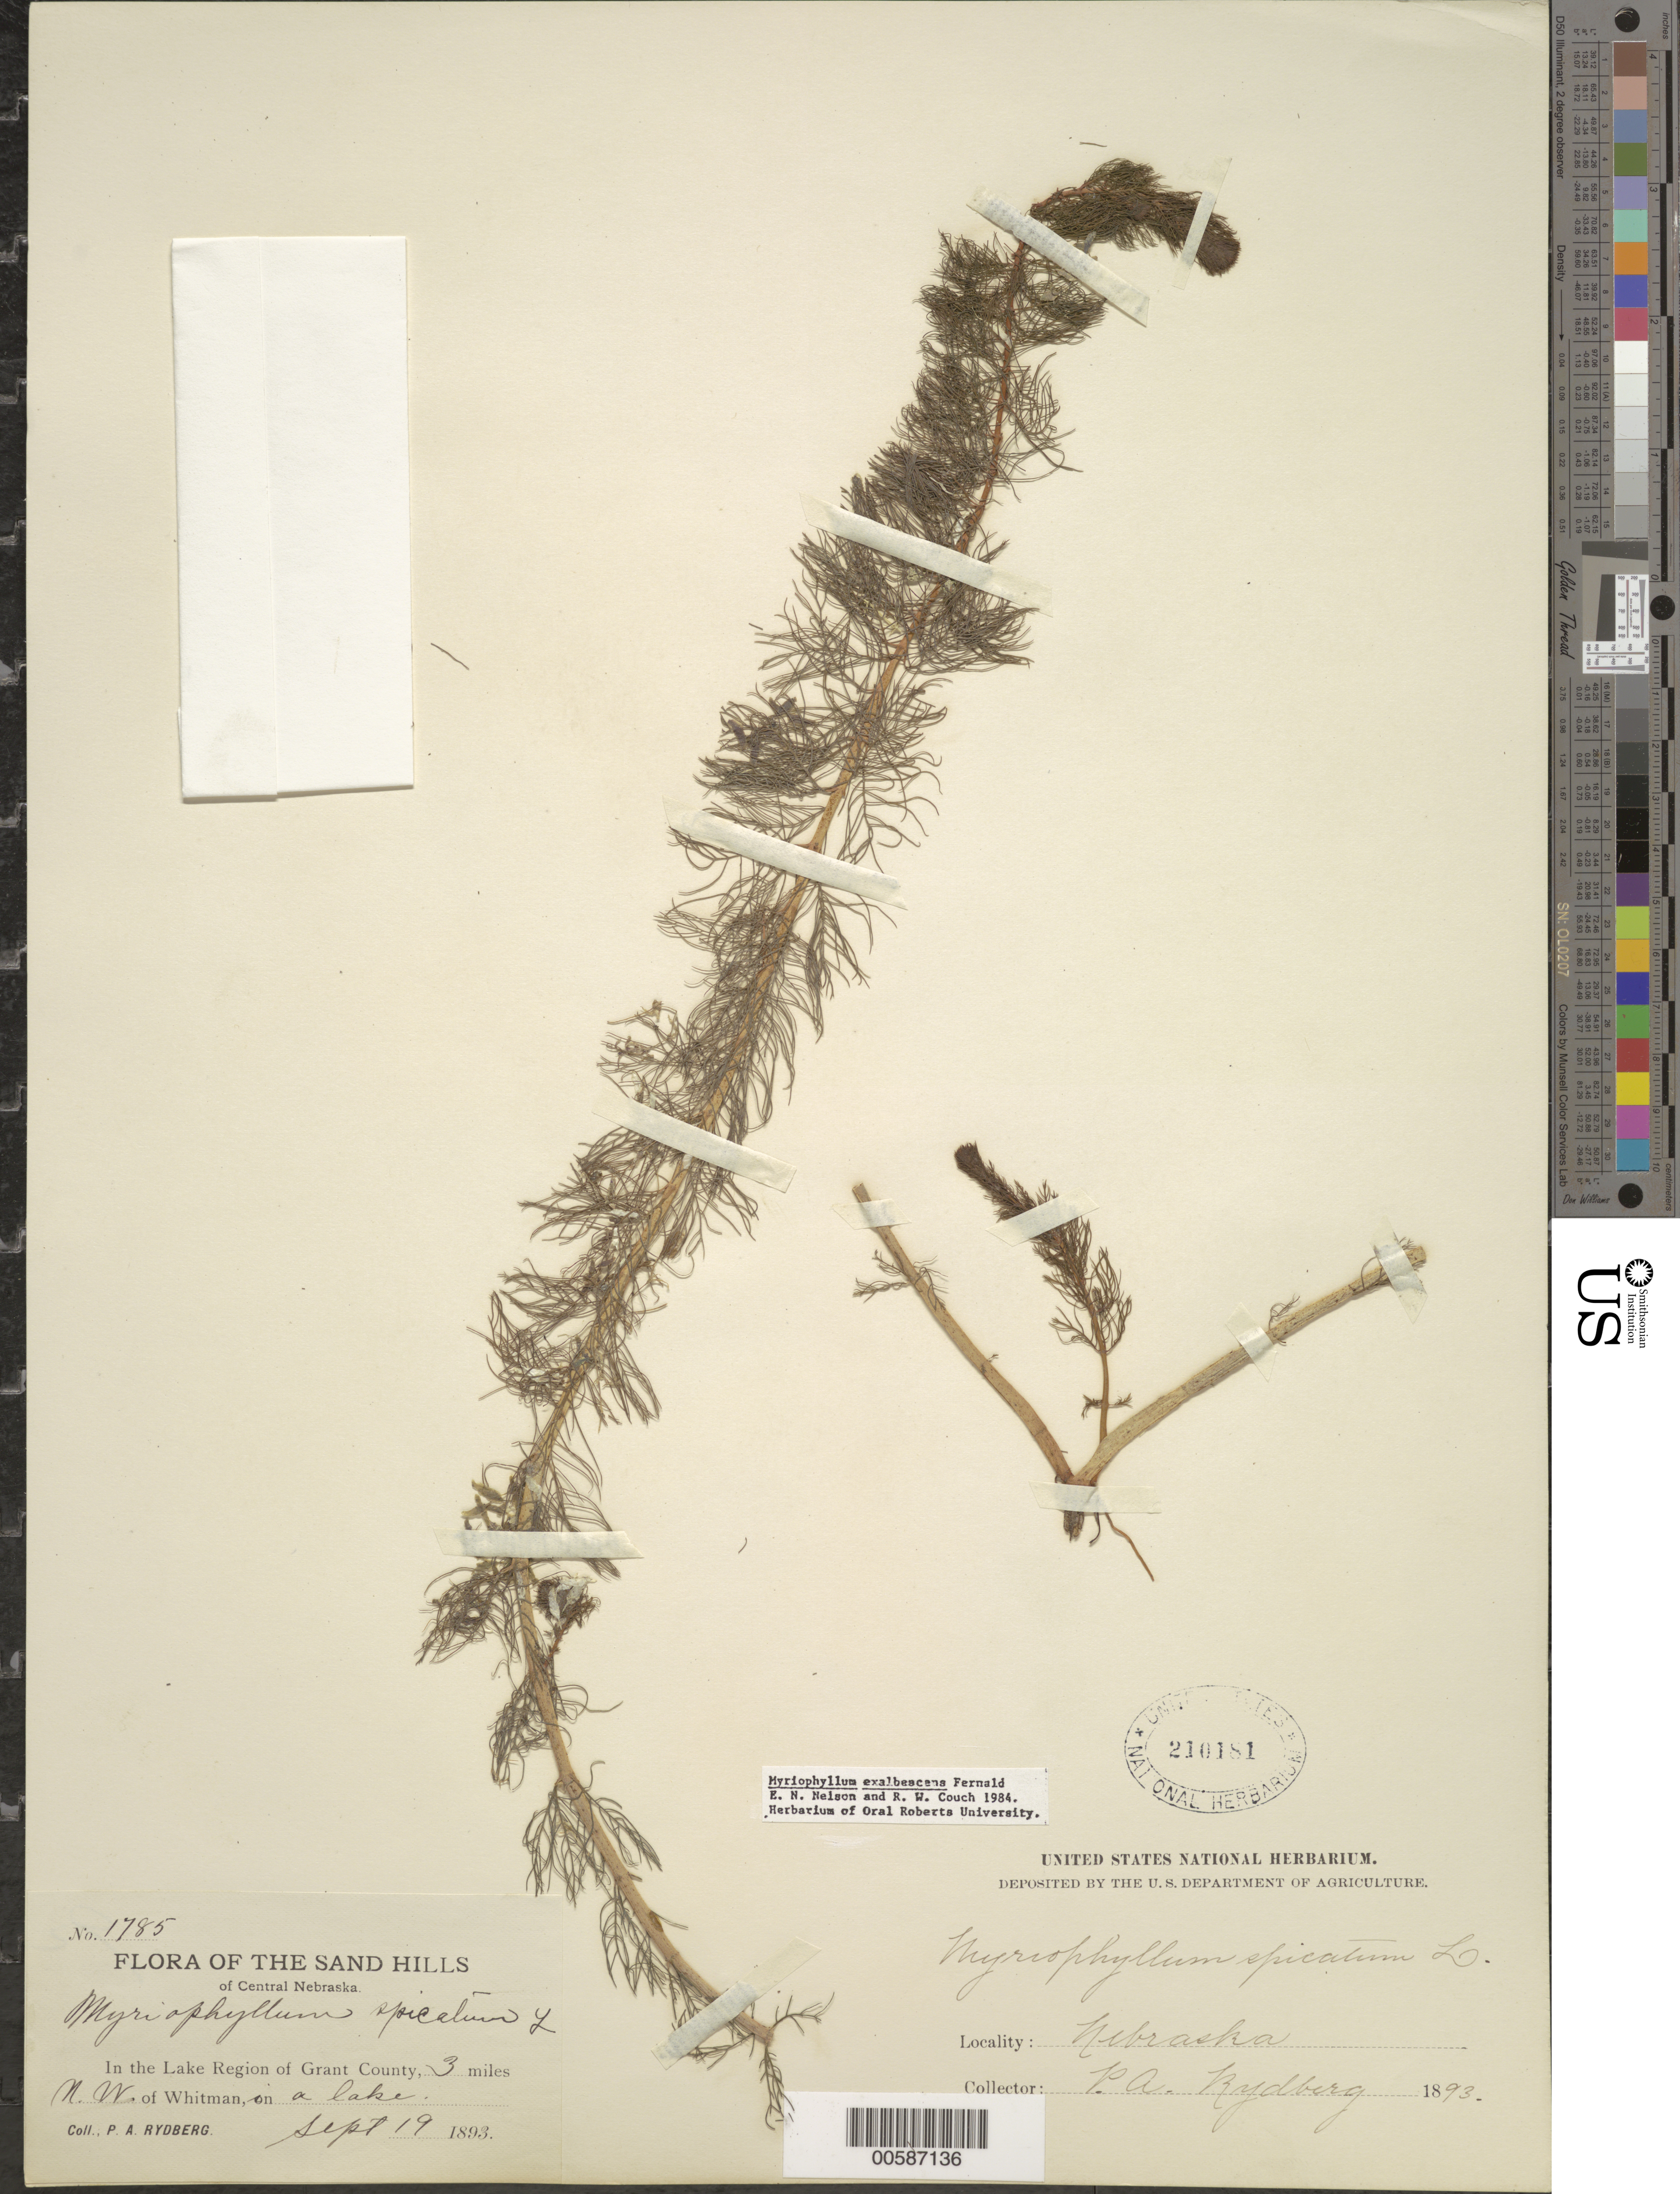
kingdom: Plantae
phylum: Tracheophyta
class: Magnoliopsida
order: Saxifragales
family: Haloragaceae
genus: Myriophyllum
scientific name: Myriophyllum exalbescens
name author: Fernald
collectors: P. A. Rydberg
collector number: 1785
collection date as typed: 19 Sep 1893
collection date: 1893-09-19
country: United States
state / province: Nebraska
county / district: Grant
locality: NW of Whitman Lake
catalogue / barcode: US 210818